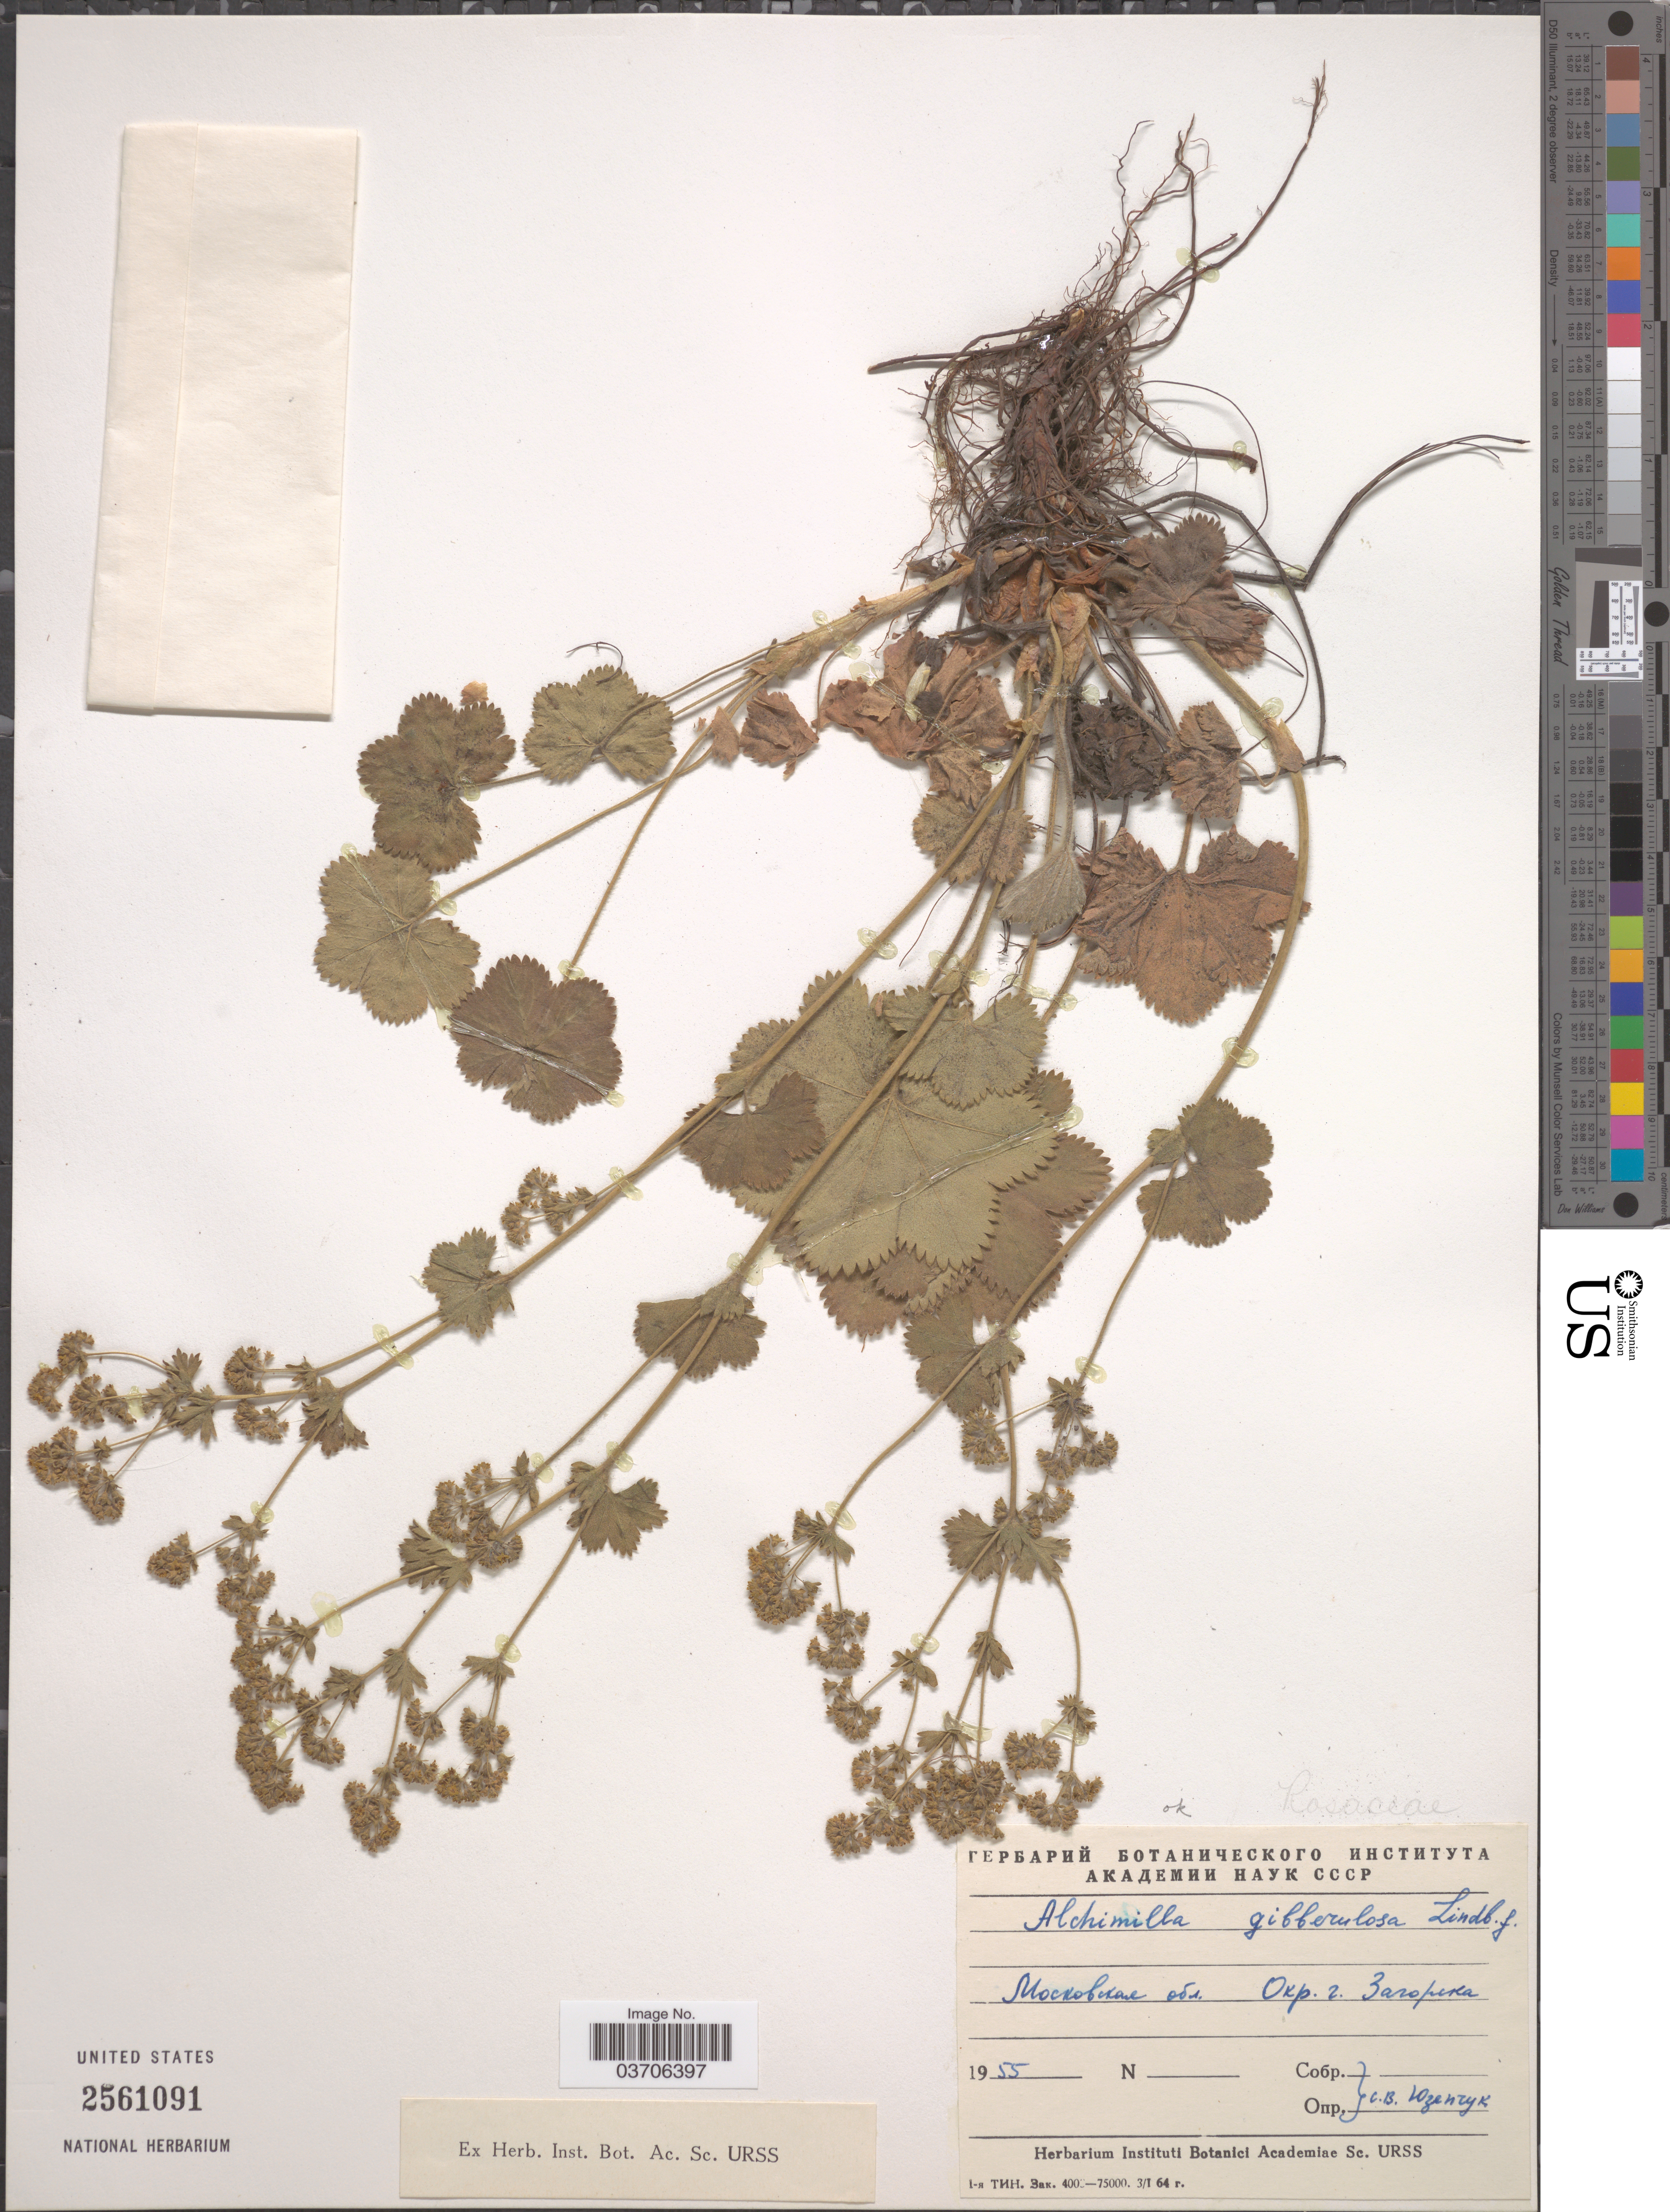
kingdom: Plantae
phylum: Tracheophyta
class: Magnoliopsida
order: Rosales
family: Rosaceae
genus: Alchemilla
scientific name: Alchemilla gibberulosa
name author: H. Lindb.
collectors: X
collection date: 1955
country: Russian Federation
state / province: Moscow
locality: Vicinity of Zagorsk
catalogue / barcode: US 2561091